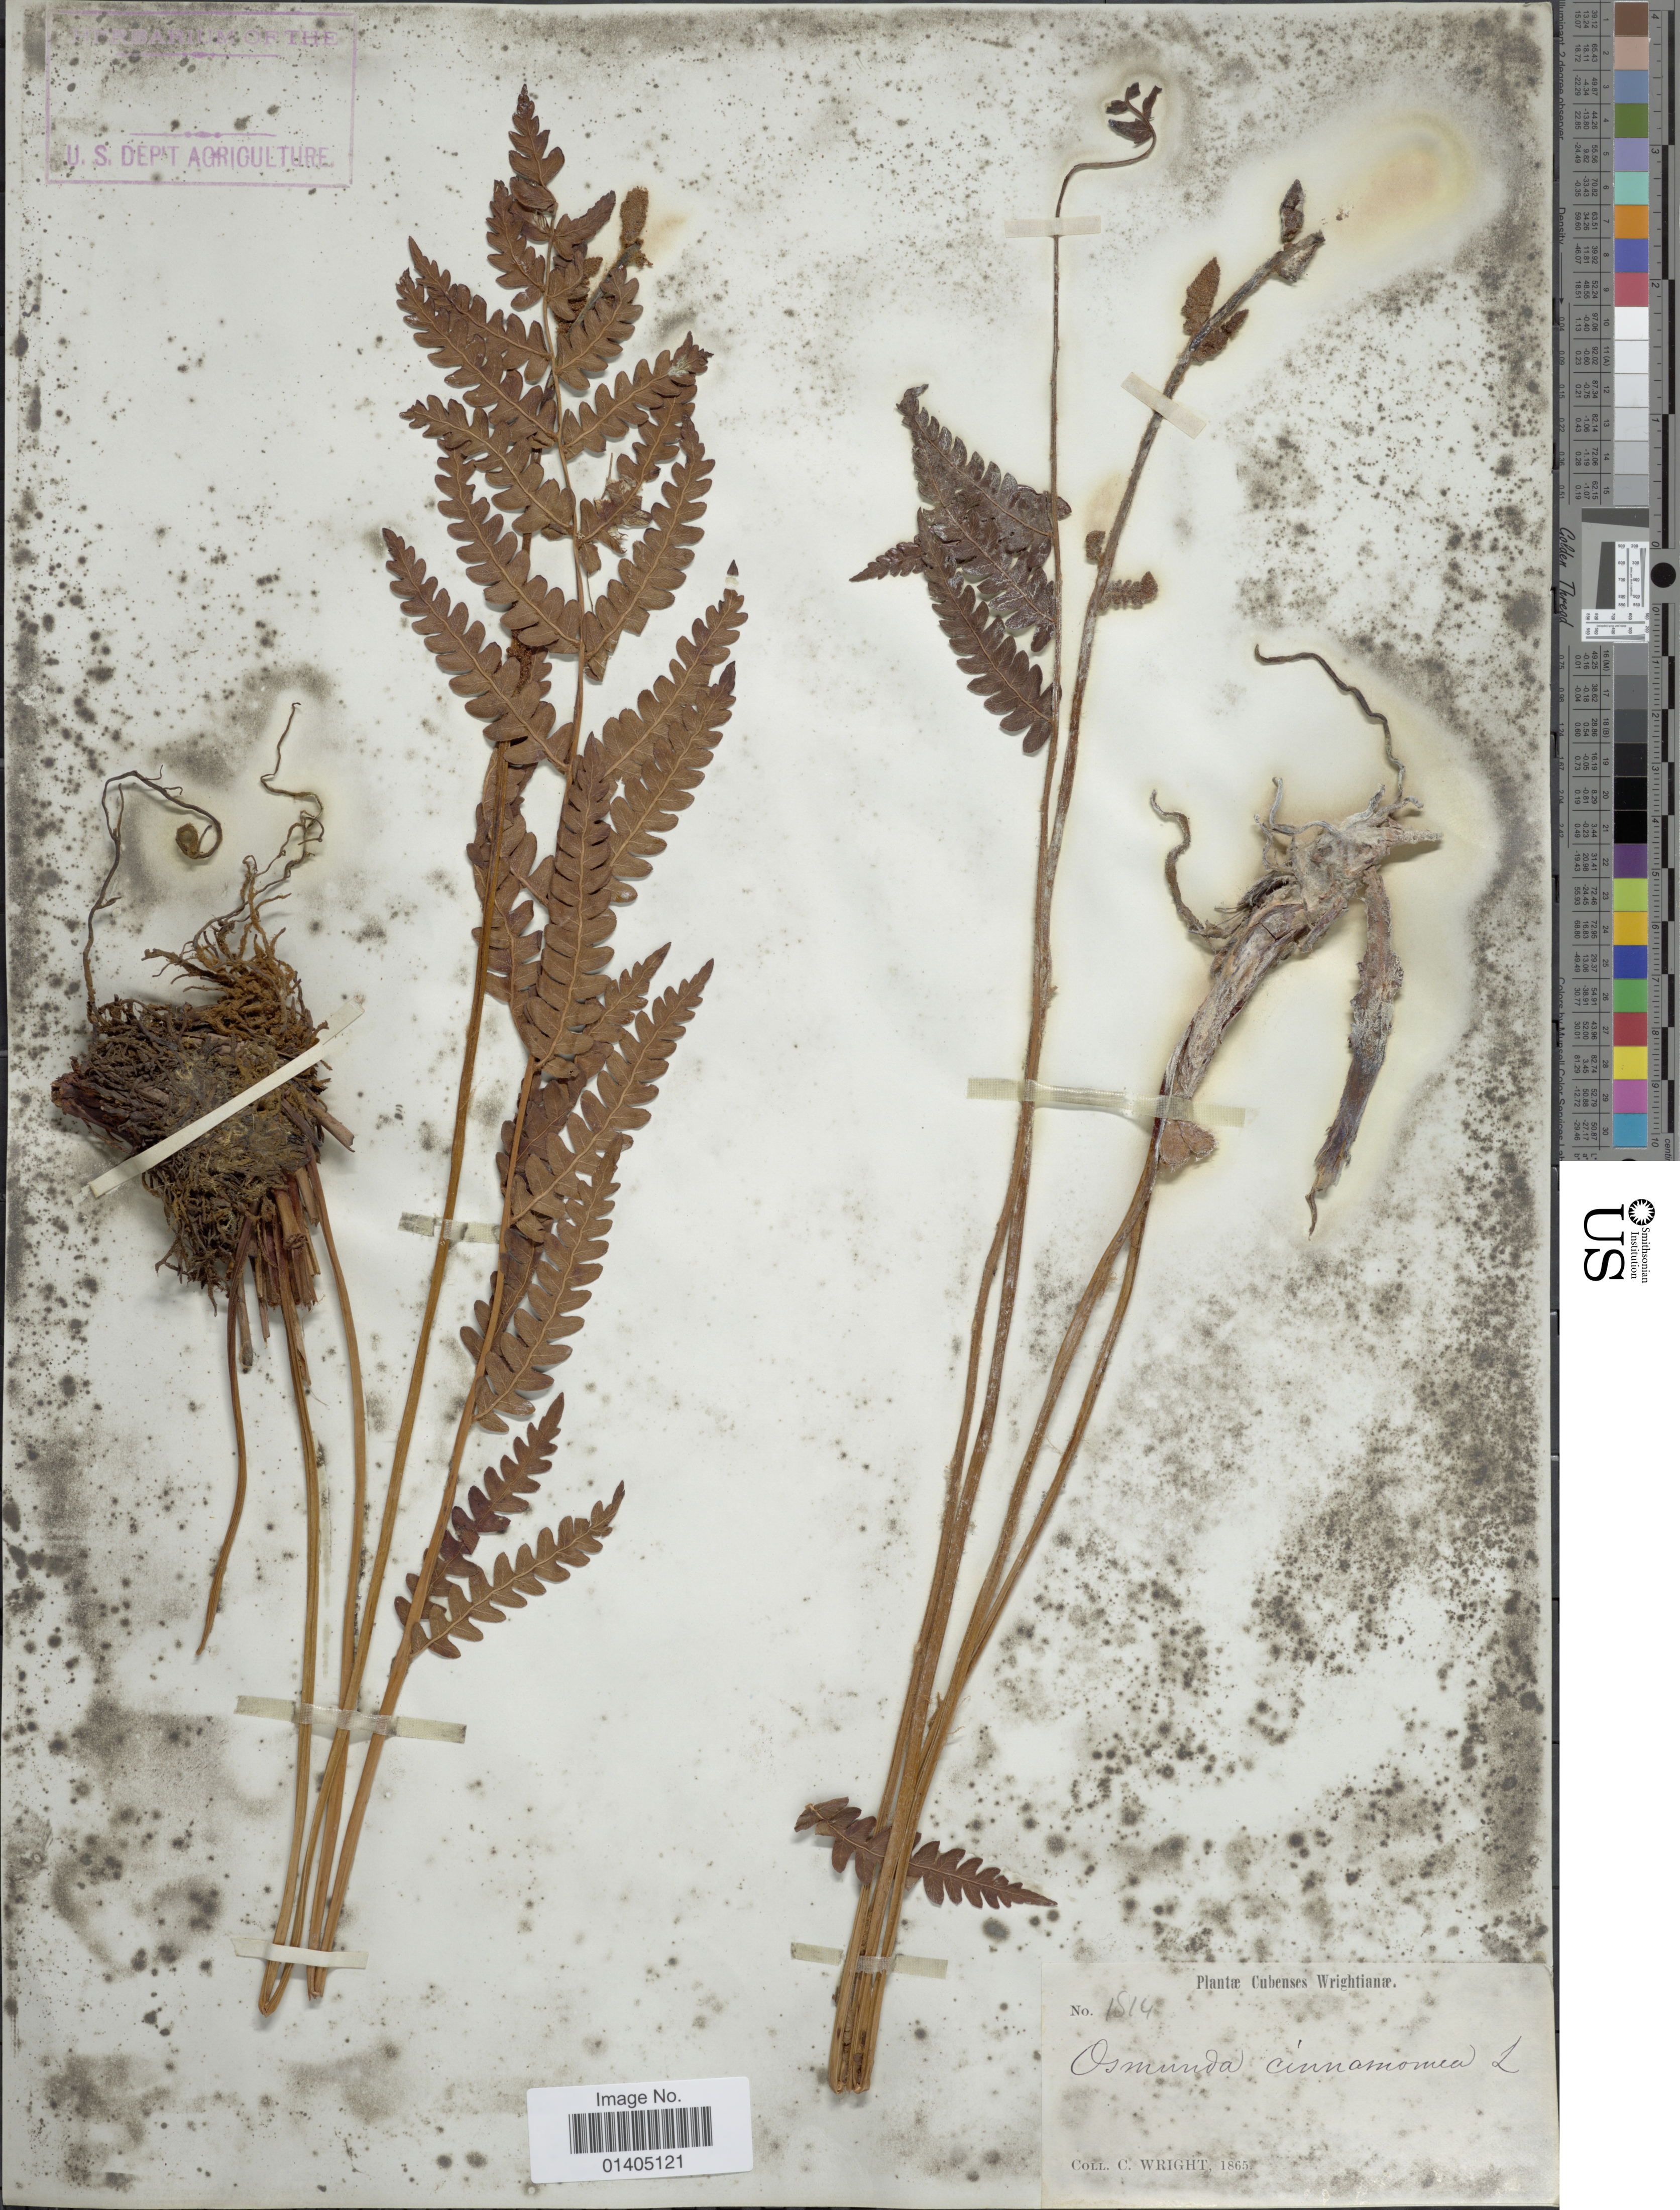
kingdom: Plantae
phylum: Tracheophyta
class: Polypodiopsida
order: Osmundales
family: Osmundaceae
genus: Osmundastrum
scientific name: Osmundastrum cinnamomeum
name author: (L.) C. Presl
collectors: C. Wright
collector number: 1814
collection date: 1865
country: Cuba